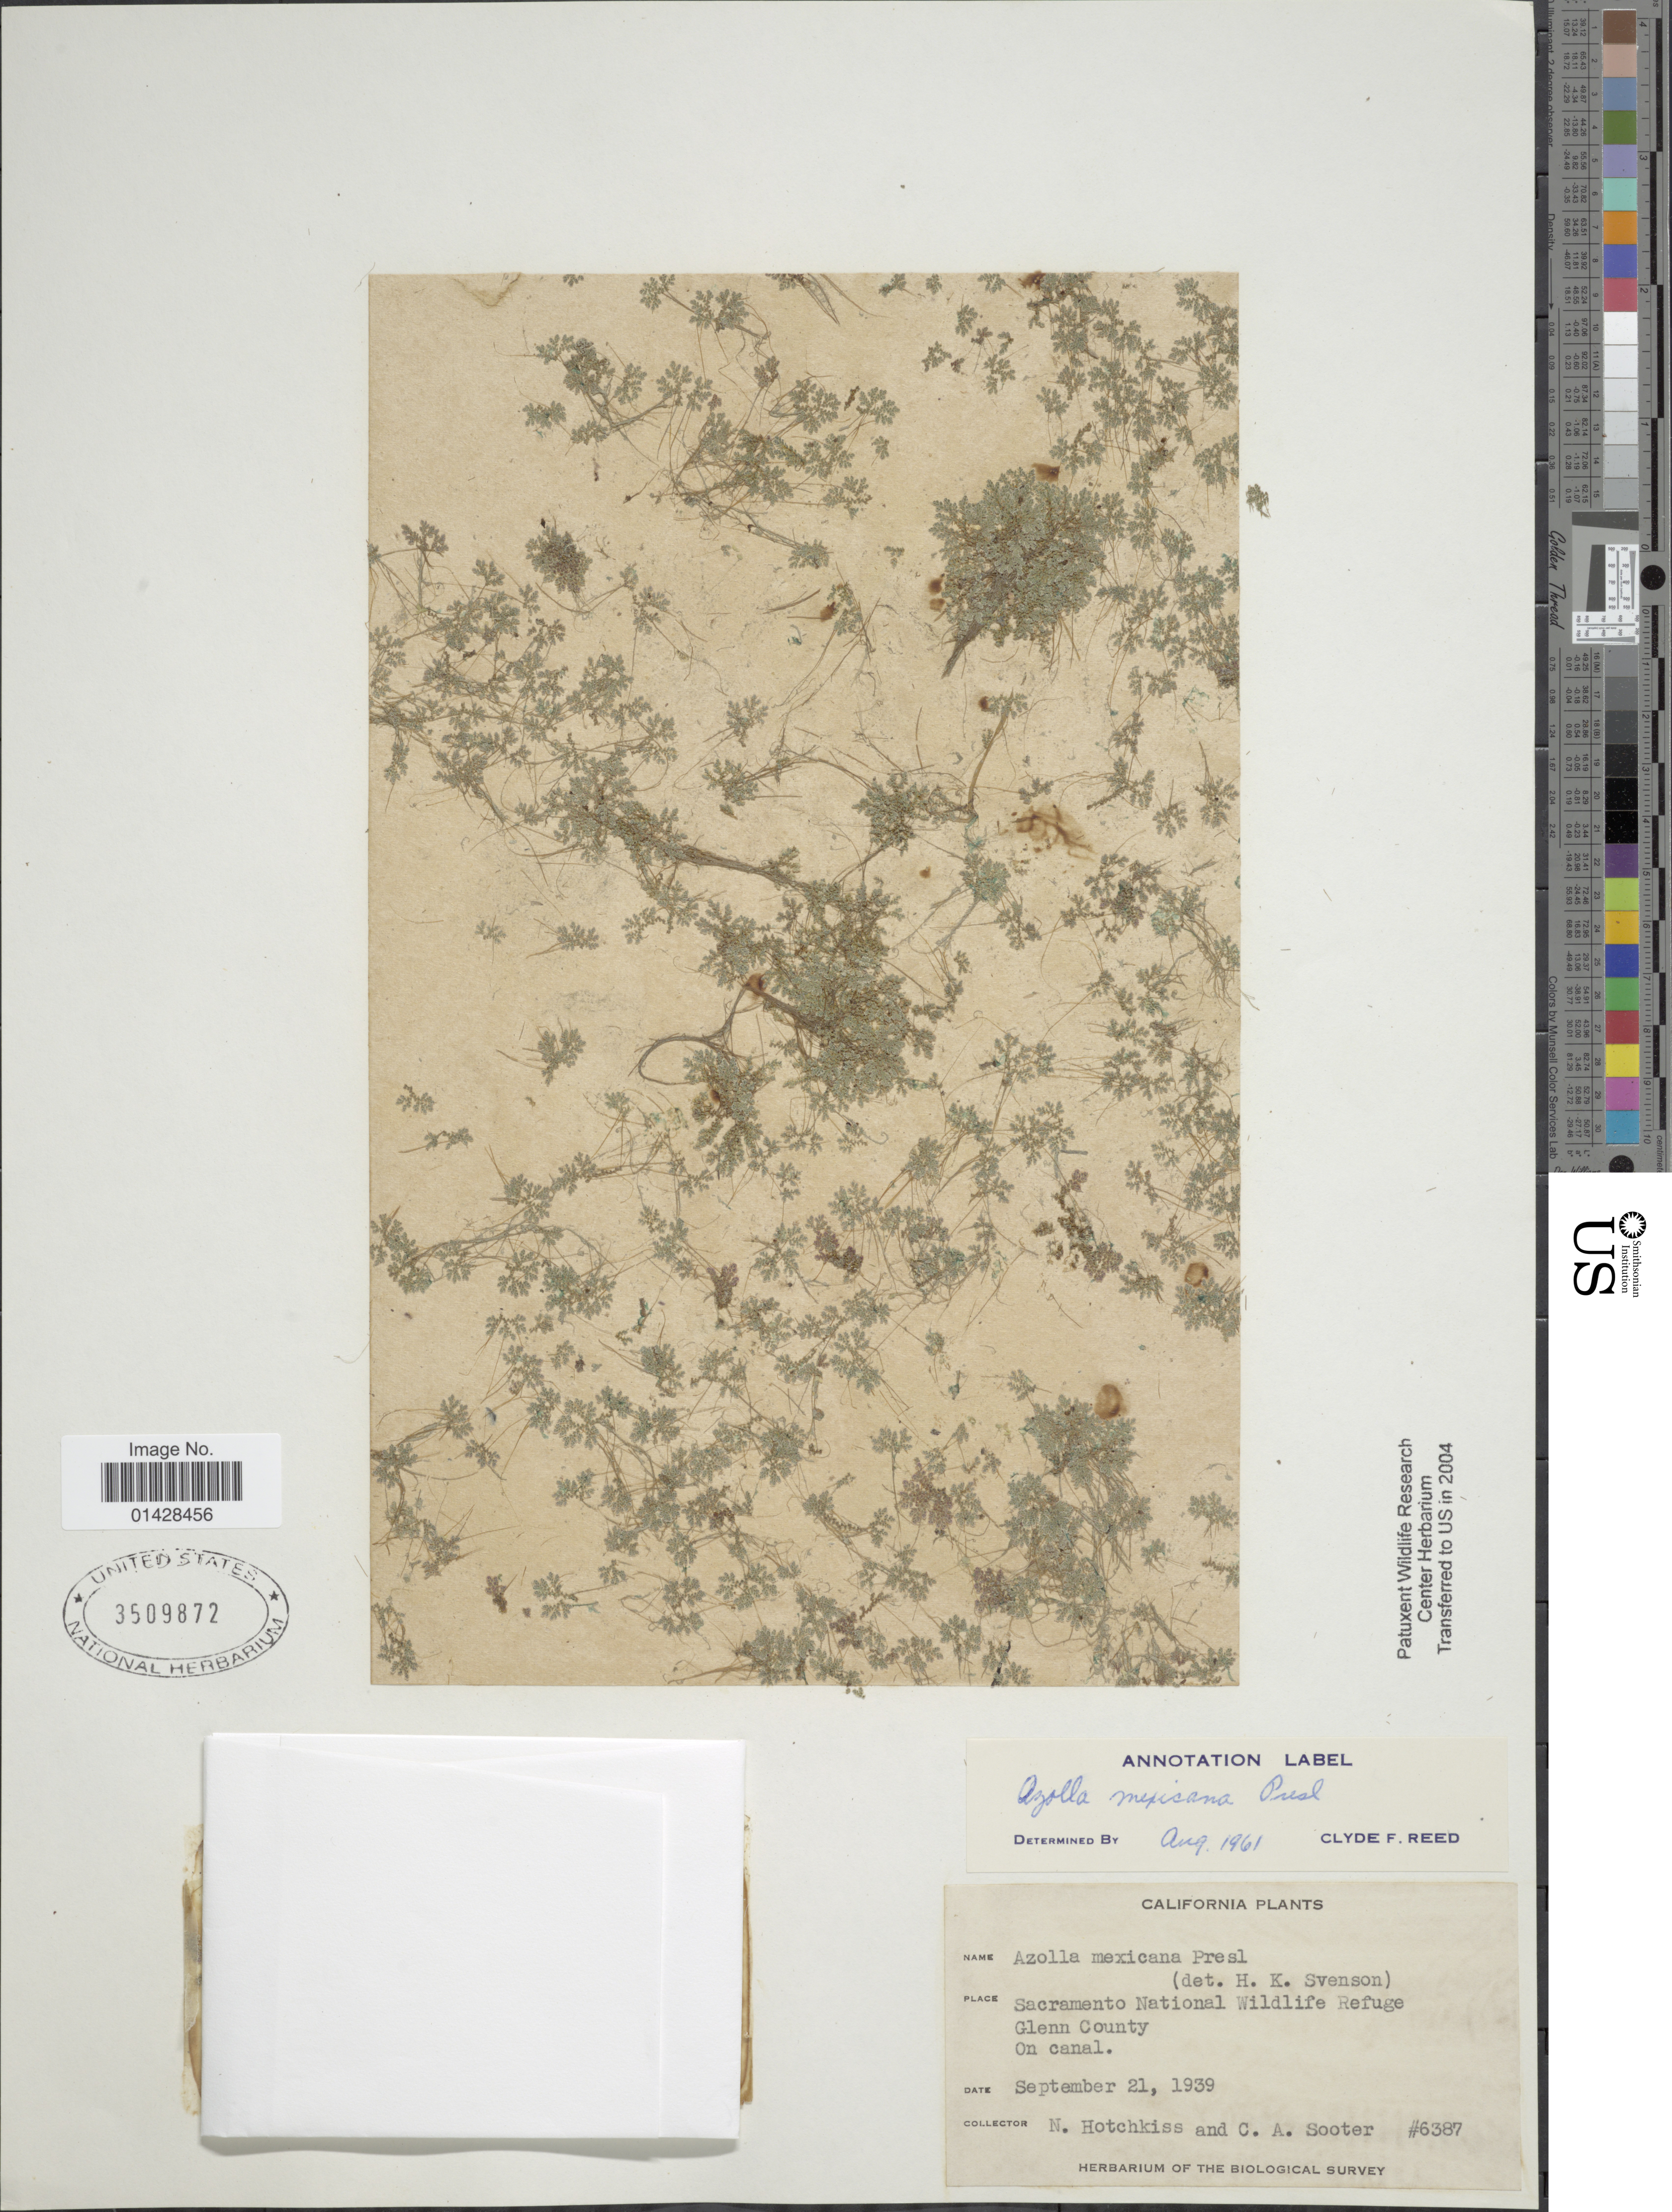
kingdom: Plantae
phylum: Tracheophyta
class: Polypodiopsida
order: Salviniales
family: Salviniaceae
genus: Azolla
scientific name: Azolla mexicana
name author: C. Presl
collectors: N. Hotchkiss & C. Sooter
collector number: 6387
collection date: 1939-09-21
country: United States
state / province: California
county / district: Glenn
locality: Sacramento National Wildlife Refuge, Glenn County, On canal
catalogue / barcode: US 3609872